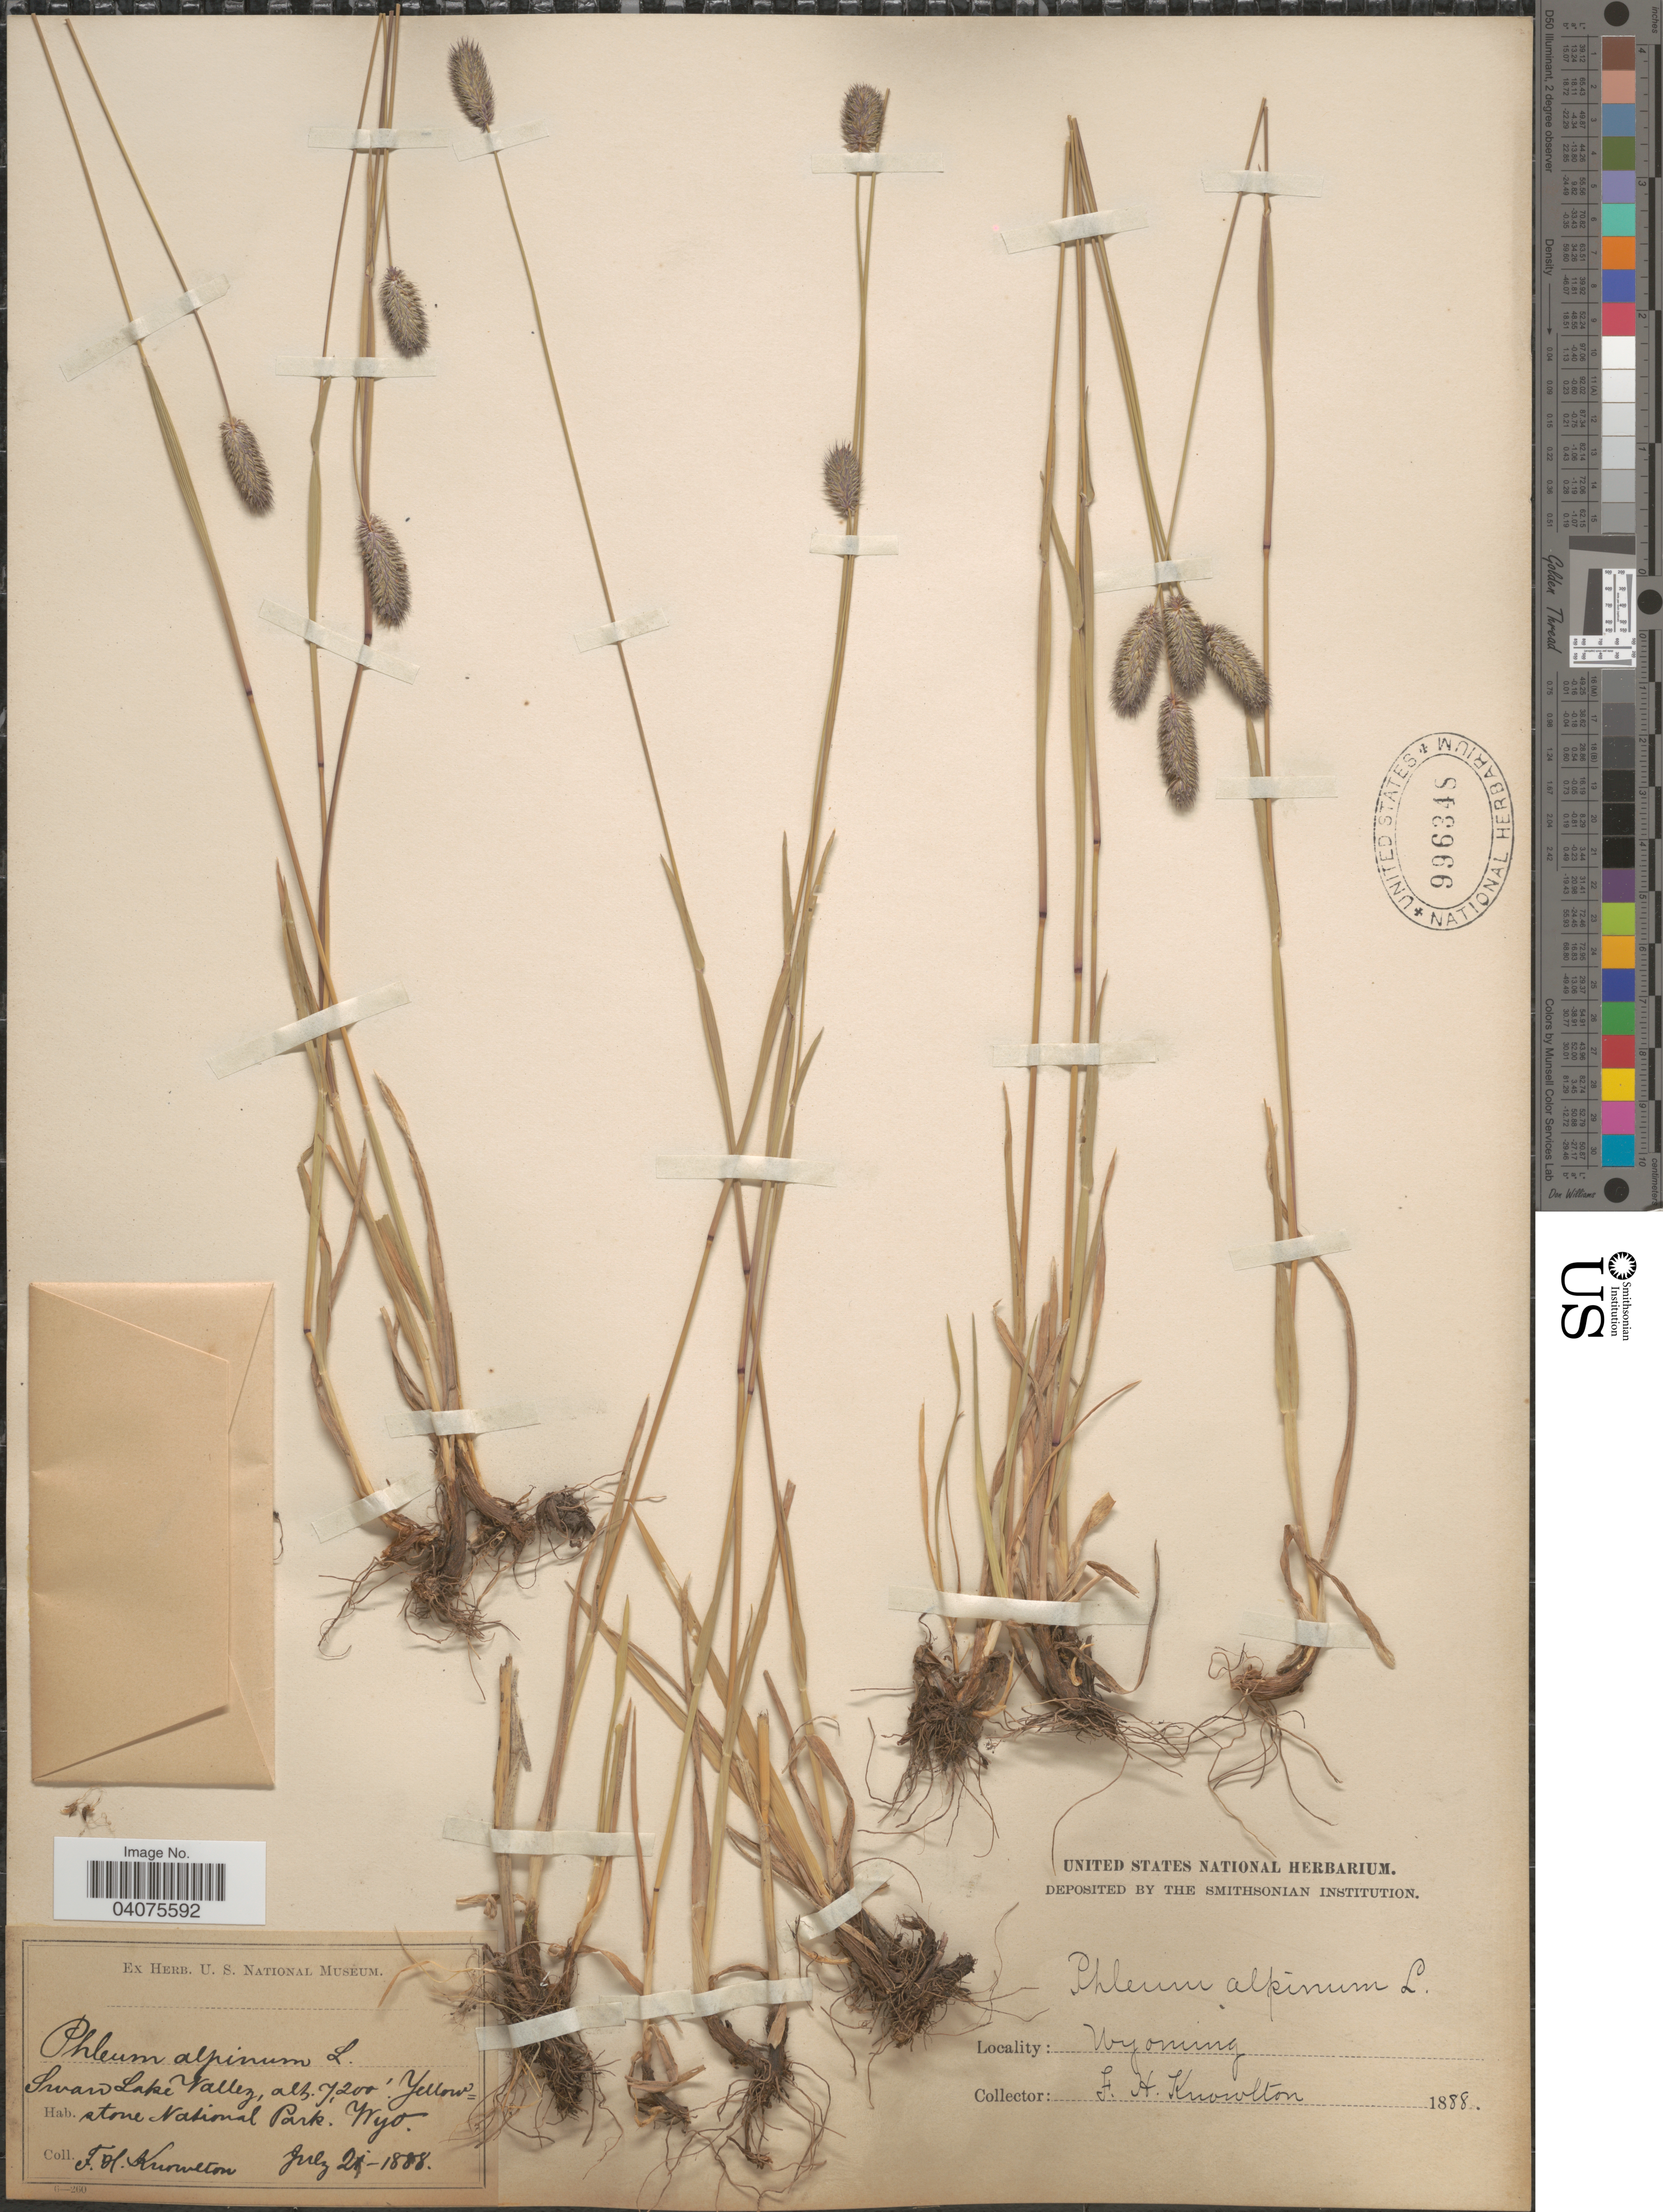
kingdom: Plantae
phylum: Tracheophyta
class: Liliopsida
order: Poales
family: Poaceae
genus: Phleum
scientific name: Phleum alpinum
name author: L.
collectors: F. H. Knowlton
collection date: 1888-07-21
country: United States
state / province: Wyoming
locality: Swan Lake Valley. Yellowstone National Park.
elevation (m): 2195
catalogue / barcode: US 996348